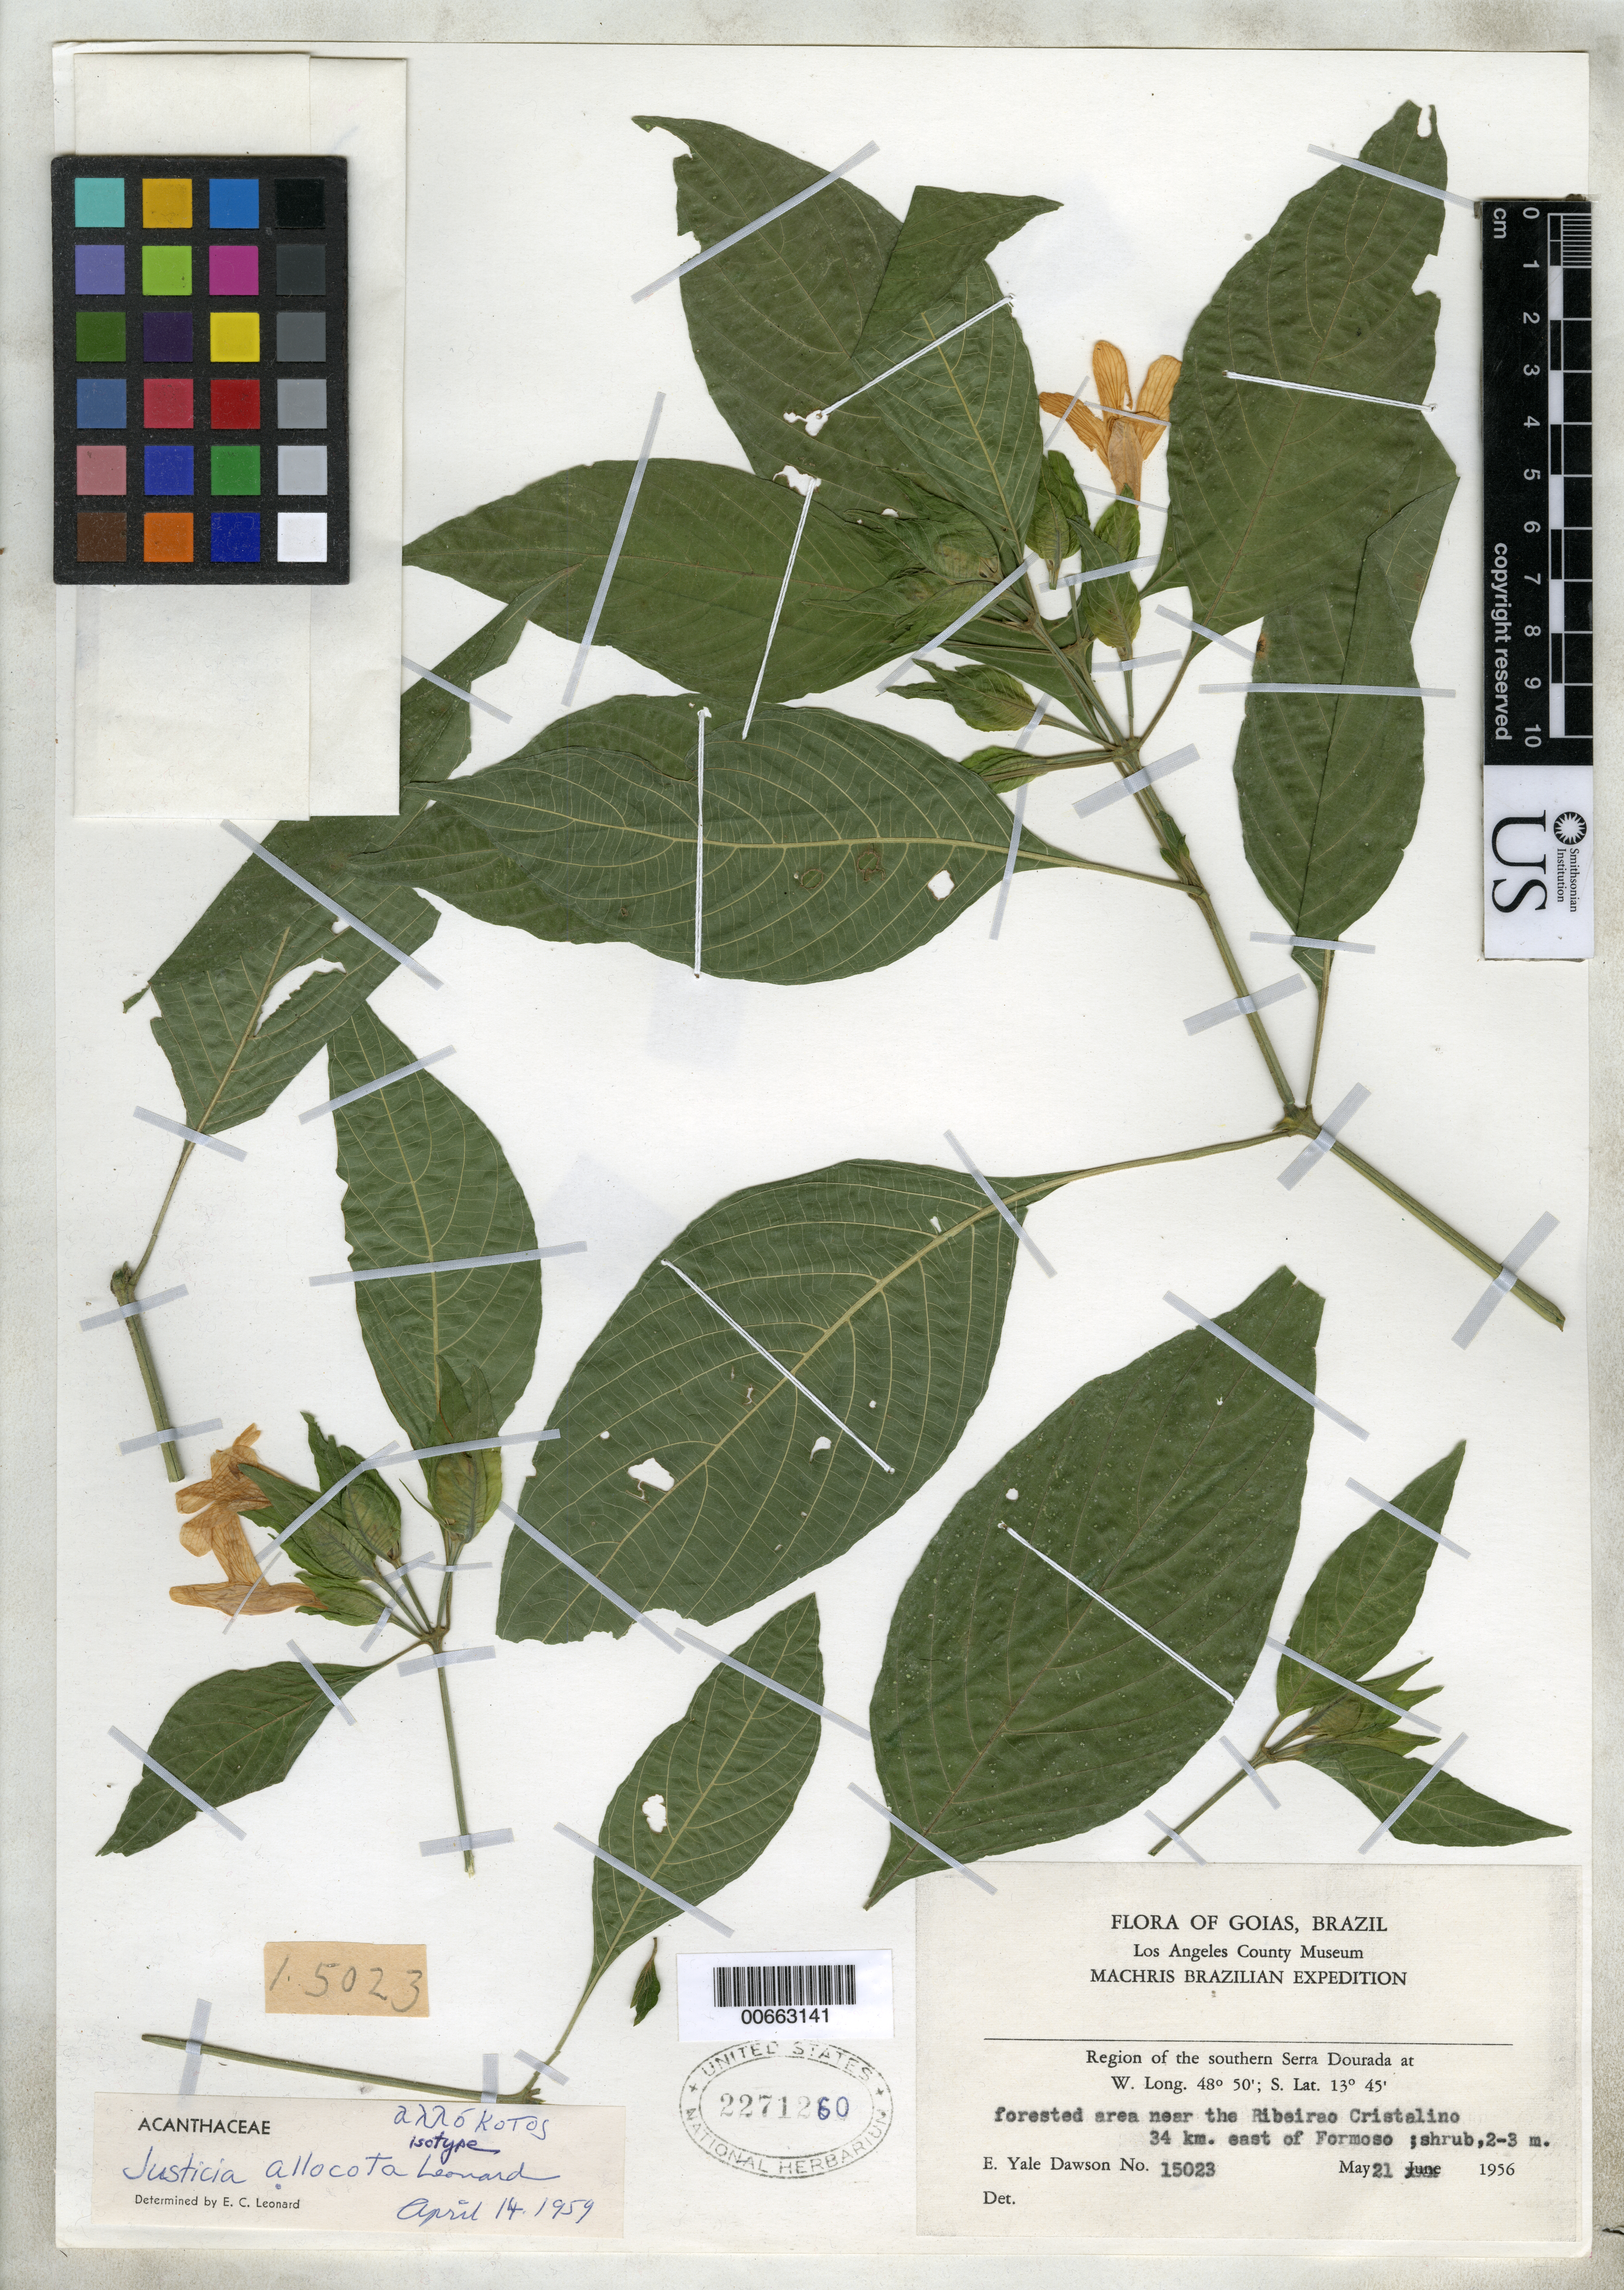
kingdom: Plantae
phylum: Tracheophyta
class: Magnoliopsida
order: Lamiales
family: Acanthaceae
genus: Justicia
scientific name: Justicia allocota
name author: Leonard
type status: Isotype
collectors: E. Y. Dawson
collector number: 15023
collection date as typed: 21 May 1956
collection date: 1956-05-21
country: Brazil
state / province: Goiás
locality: Near the Ribeirao Cristalino, 34 km E of Formoso.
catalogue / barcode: US 2271260